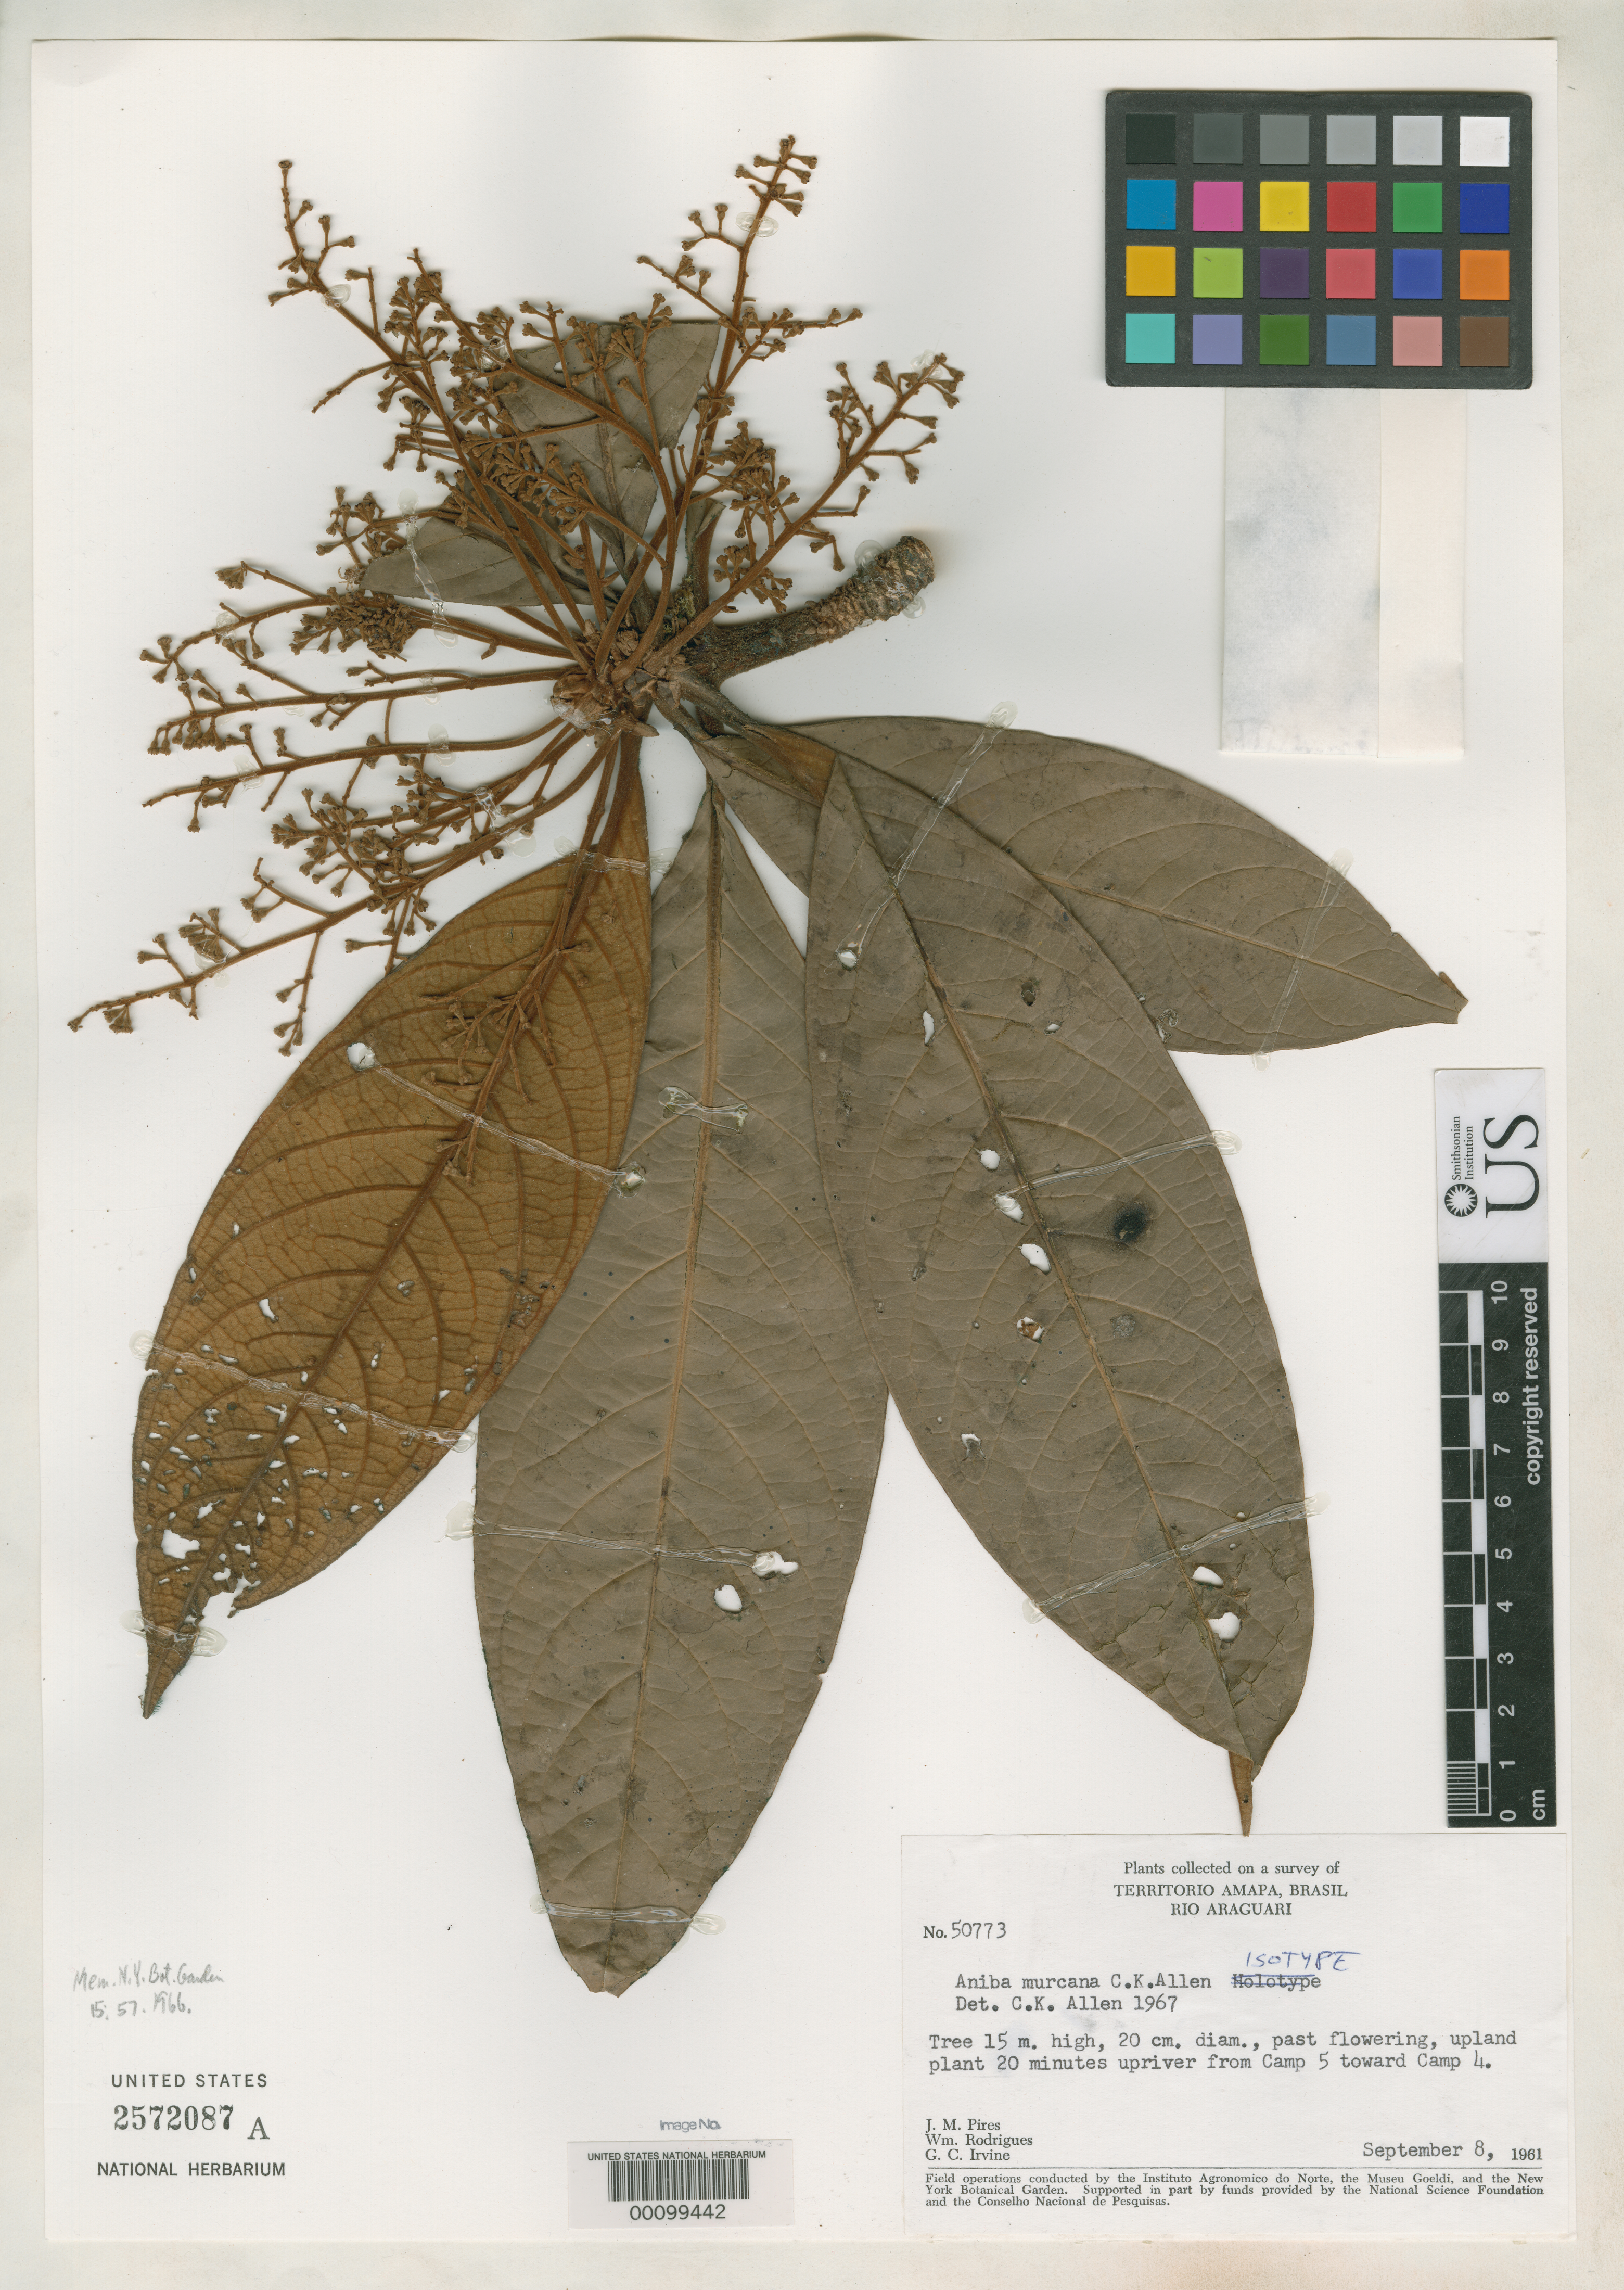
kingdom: Plantae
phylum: Tracheophyta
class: Magnoliopsida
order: Laurales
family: Lauraceae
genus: Aniba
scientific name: Aniba murcana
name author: C.K. Allen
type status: Isotype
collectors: J. M. Pires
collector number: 50773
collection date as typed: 08 Sep 1961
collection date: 1961-09-08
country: Brazil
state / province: Amapá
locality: Rio Araguari.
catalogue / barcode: US 2572087A